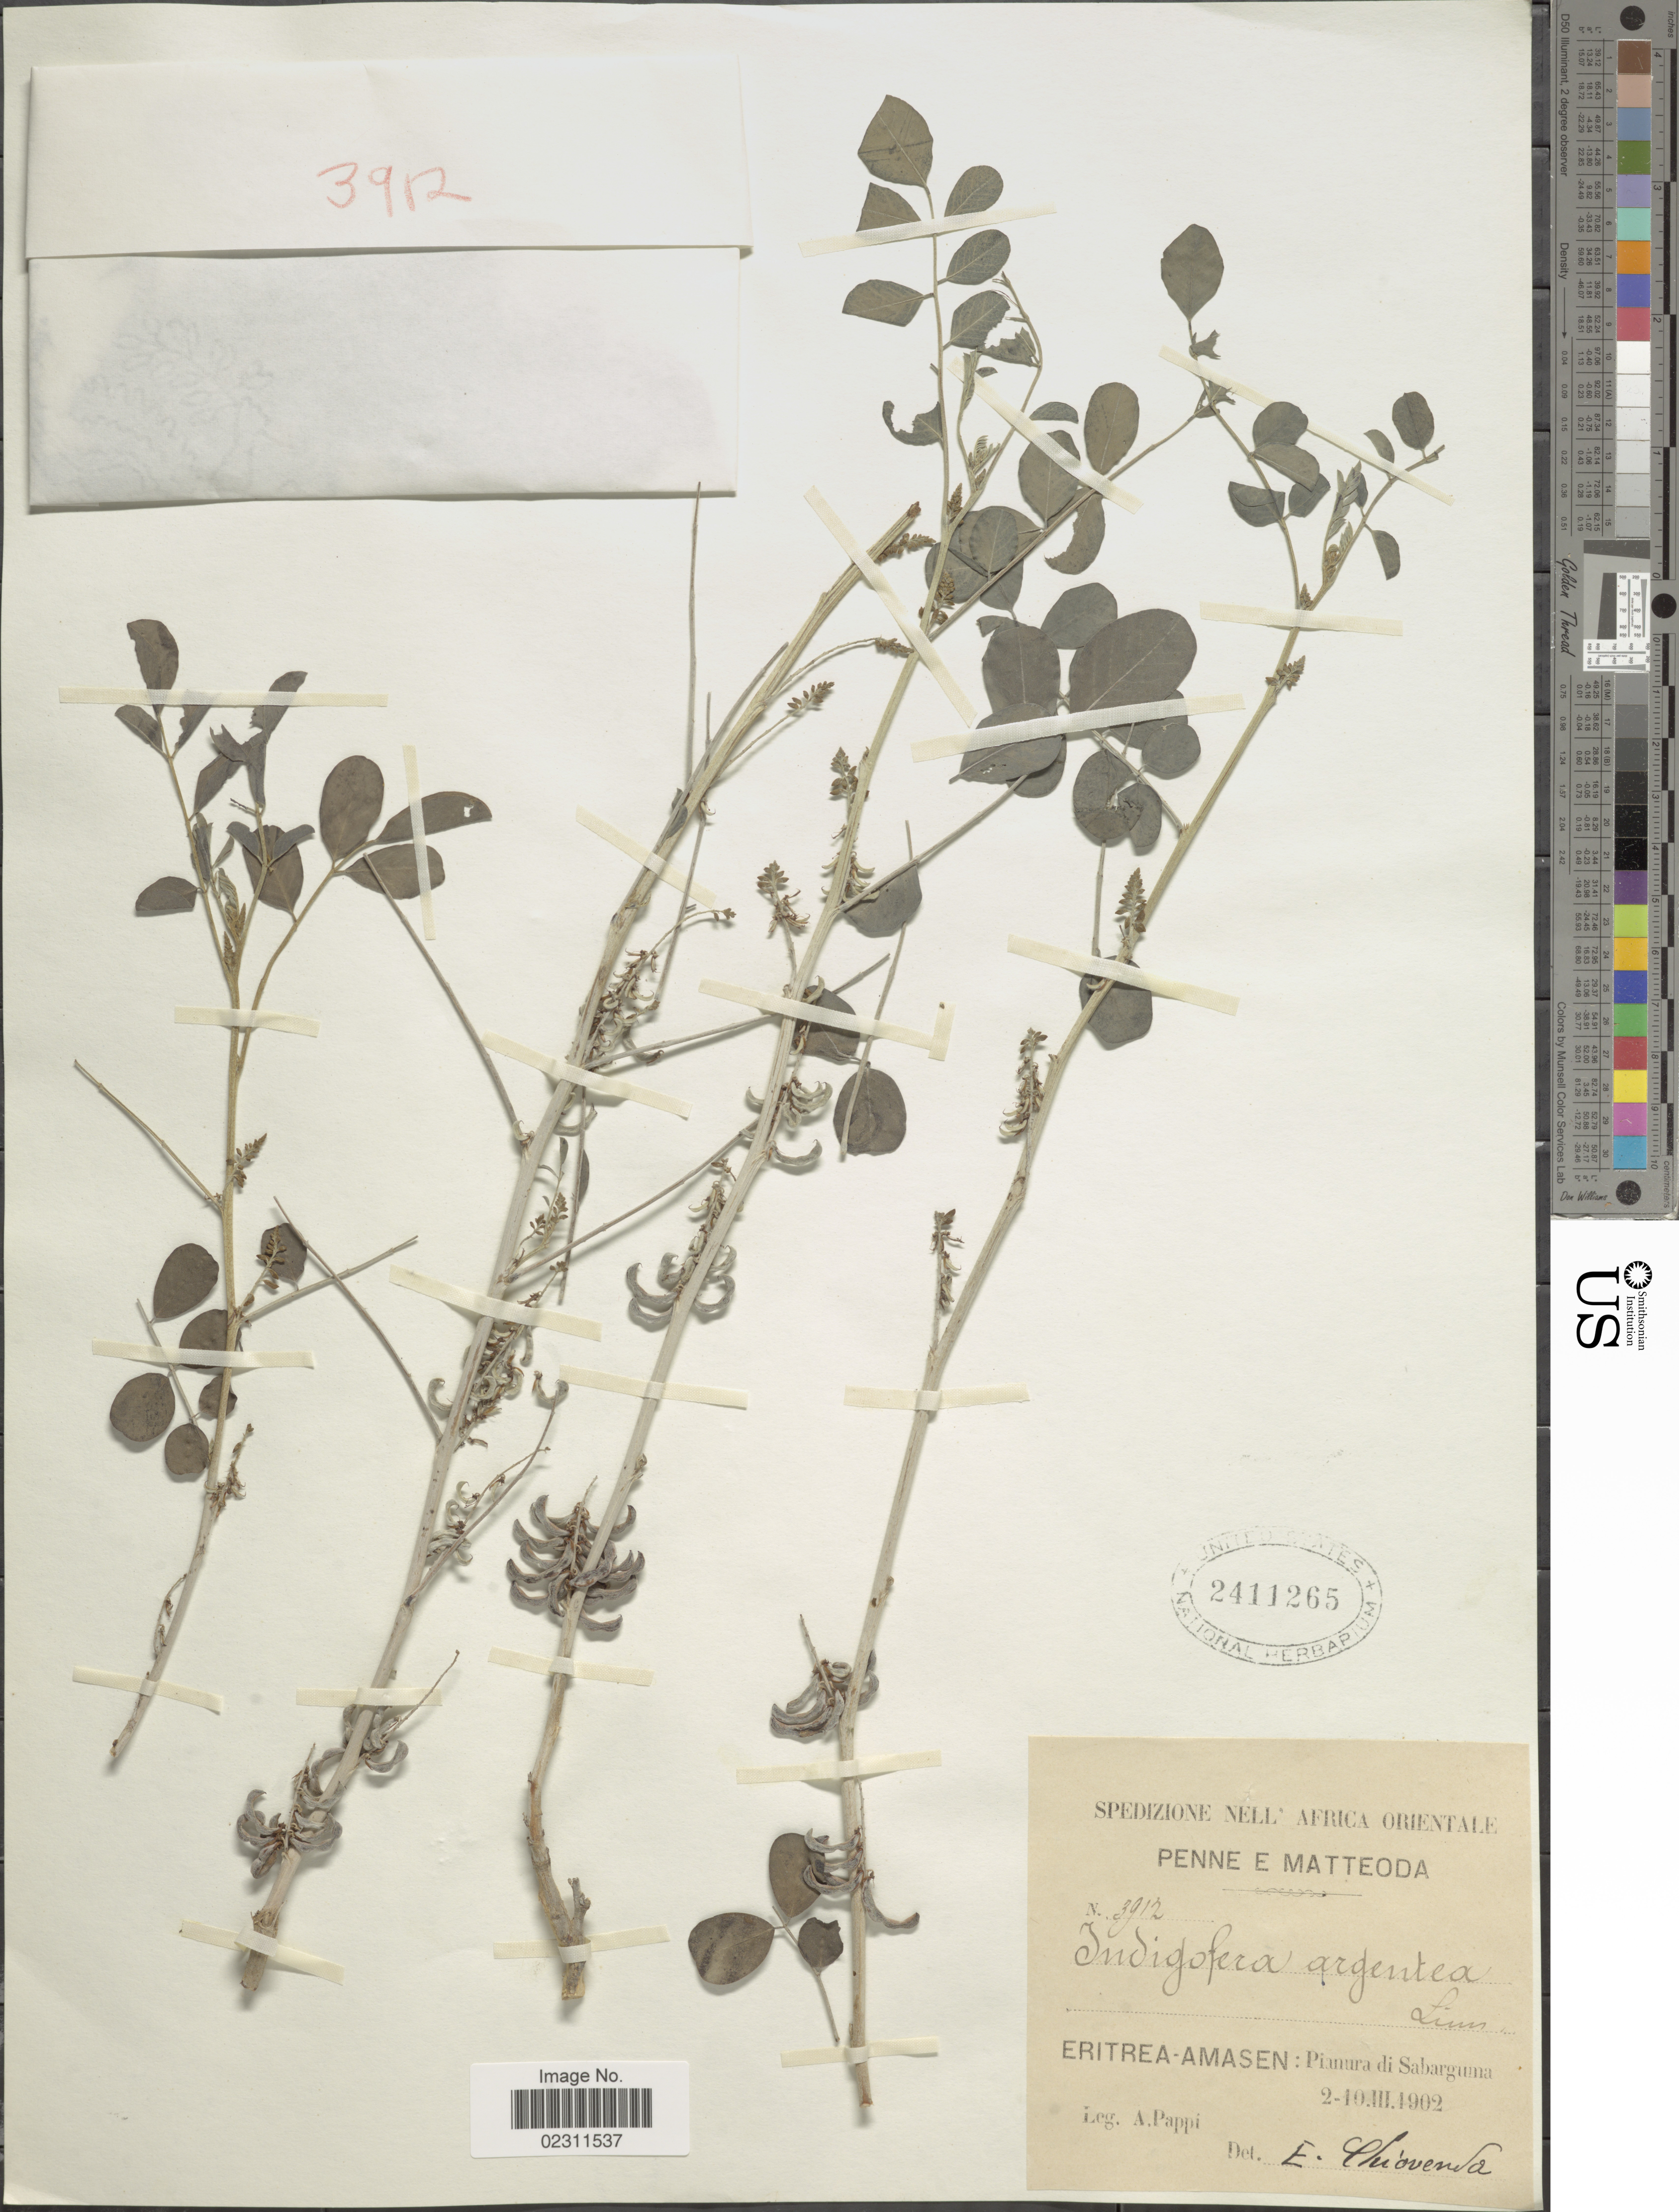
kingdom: Plantae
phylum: Tracheophyta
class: Magnoliopsida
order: Fabales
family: Fabaceae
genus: Indigofera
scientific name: Indigofera argentea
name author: L.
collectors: A. Pappi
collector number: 3912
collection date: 1902-03-02/1902-03-10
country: Eritrea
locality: Eritrea-Amasen, Pianura di Sabarguna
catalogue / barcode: US 2411265